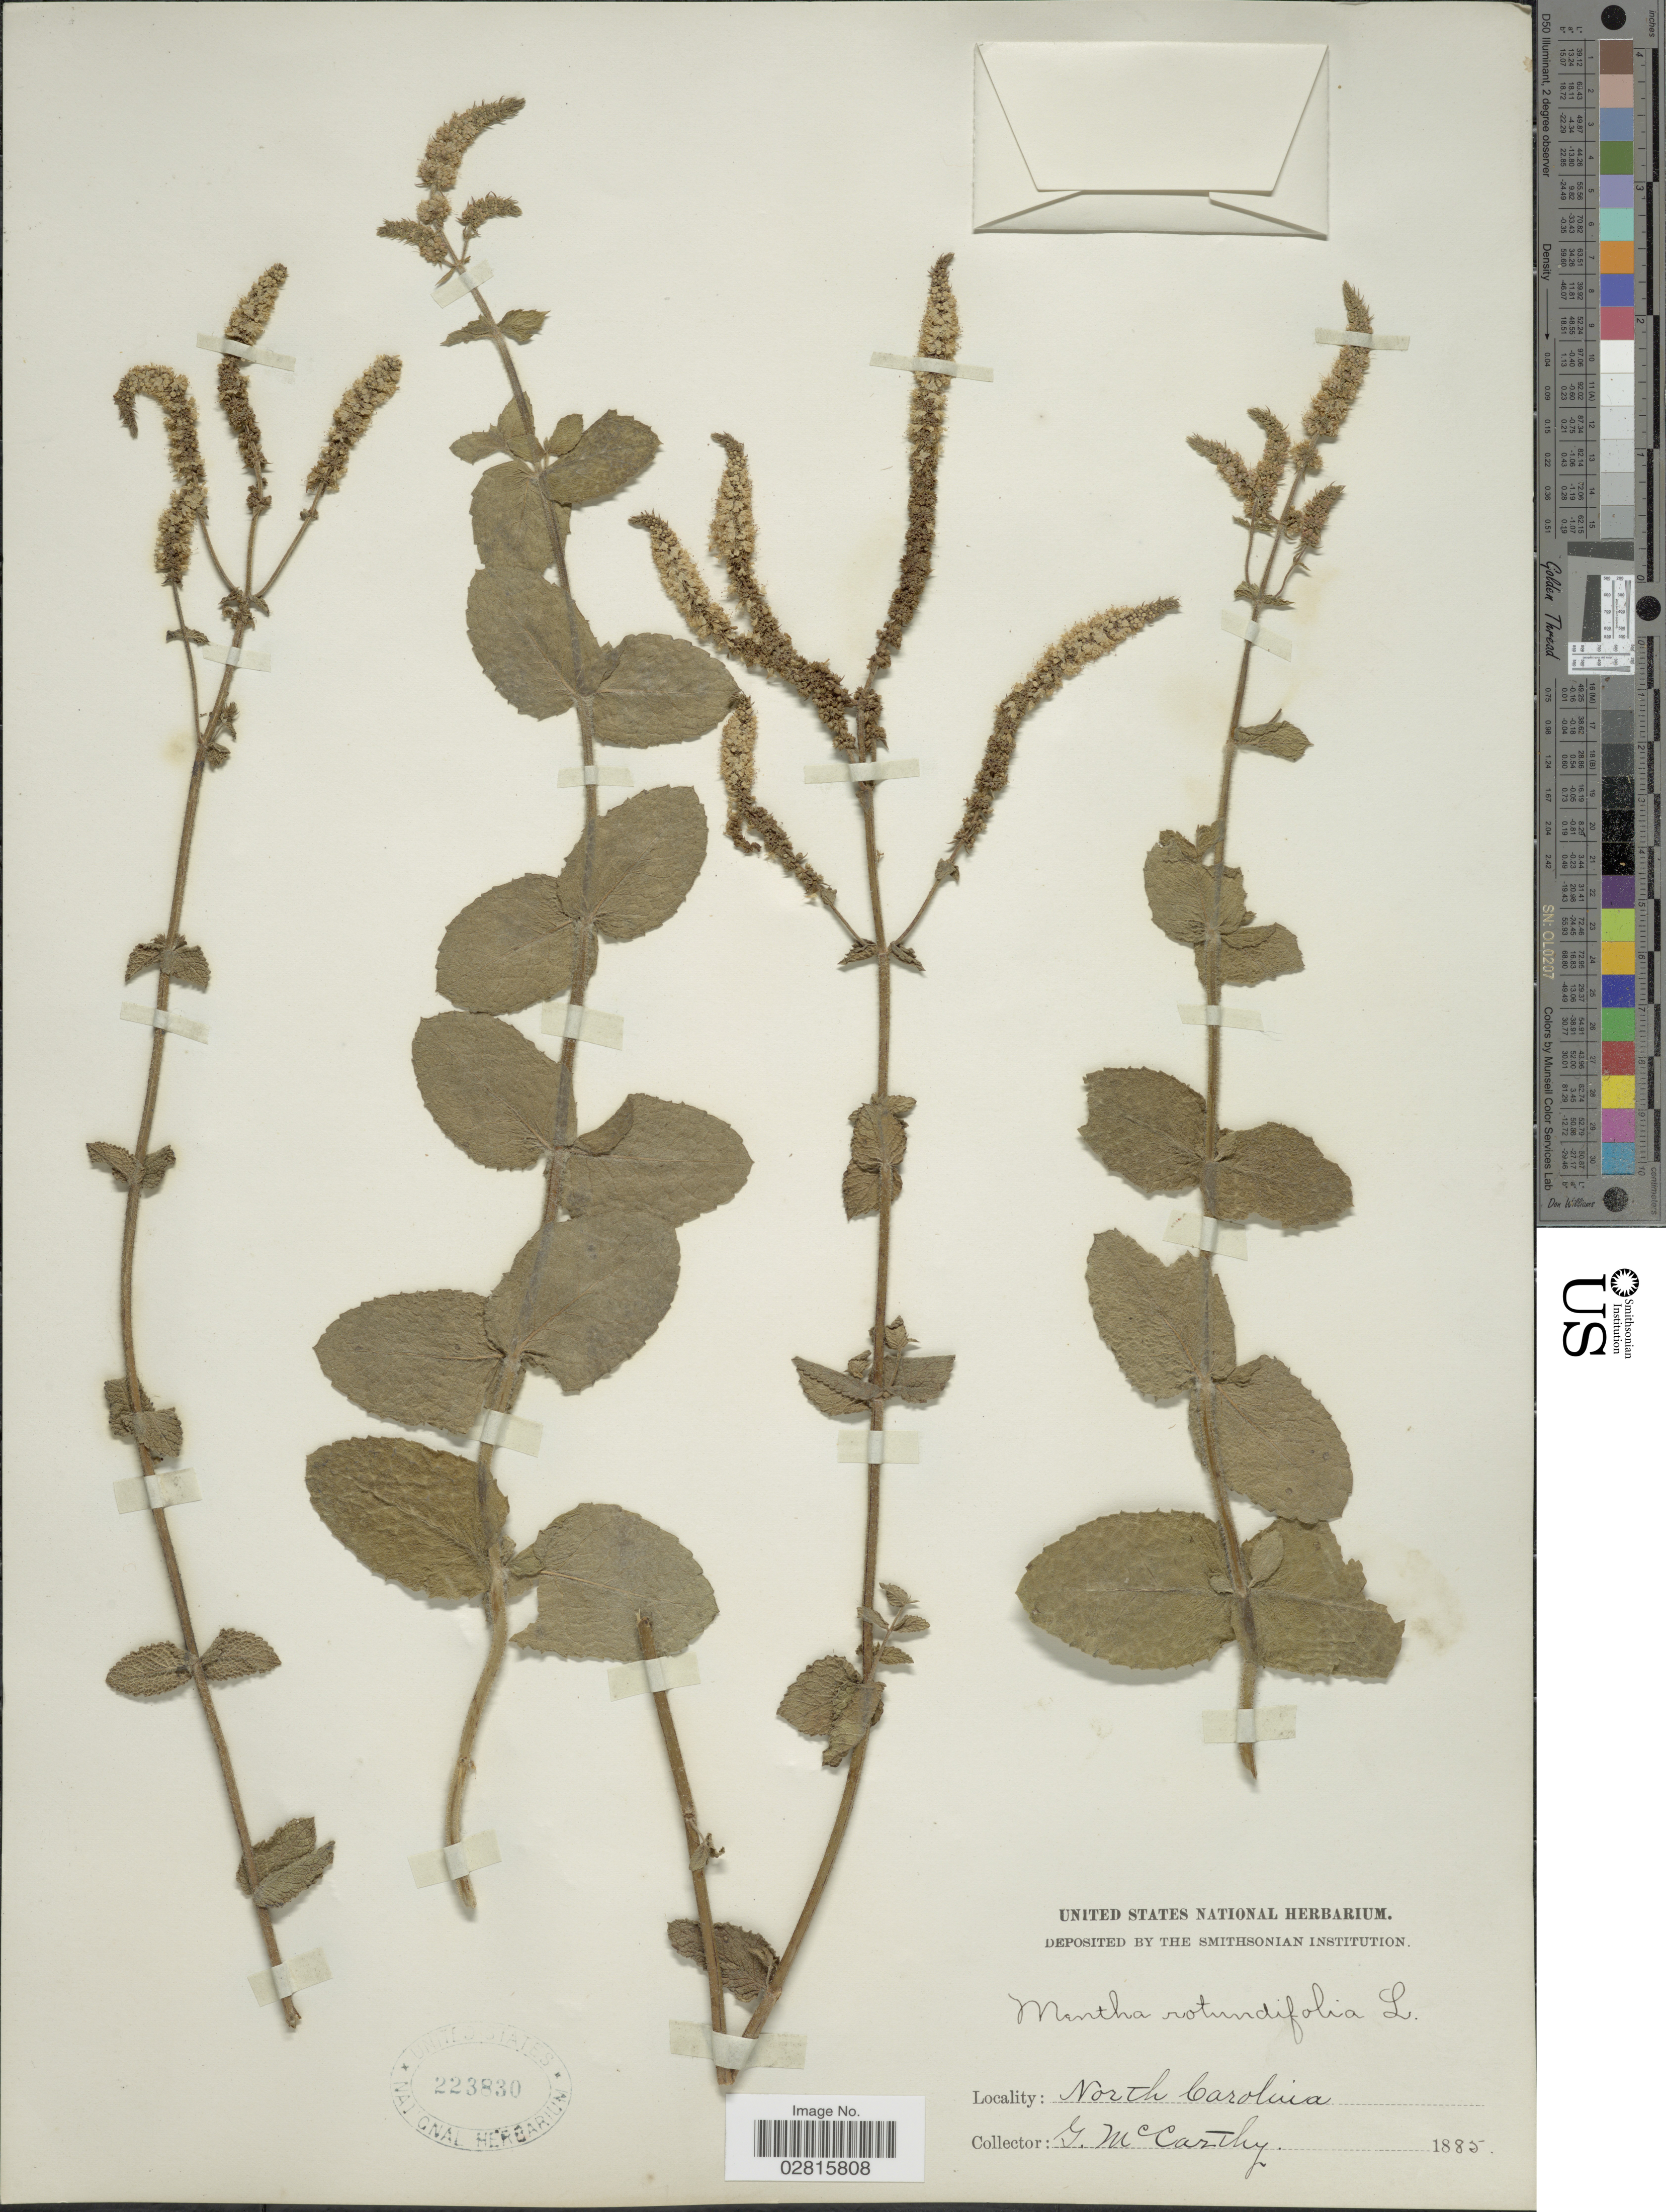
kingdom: Plantae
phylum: Tracheophyta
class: Magnoliopsida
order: Lamiales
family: Lamiaceae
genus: Mentha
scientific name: Mentha rotundifolia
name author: (L.) Huds.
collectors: G. McCarthy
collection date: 1885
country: United States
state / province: North Carolina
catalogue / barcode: US 223830